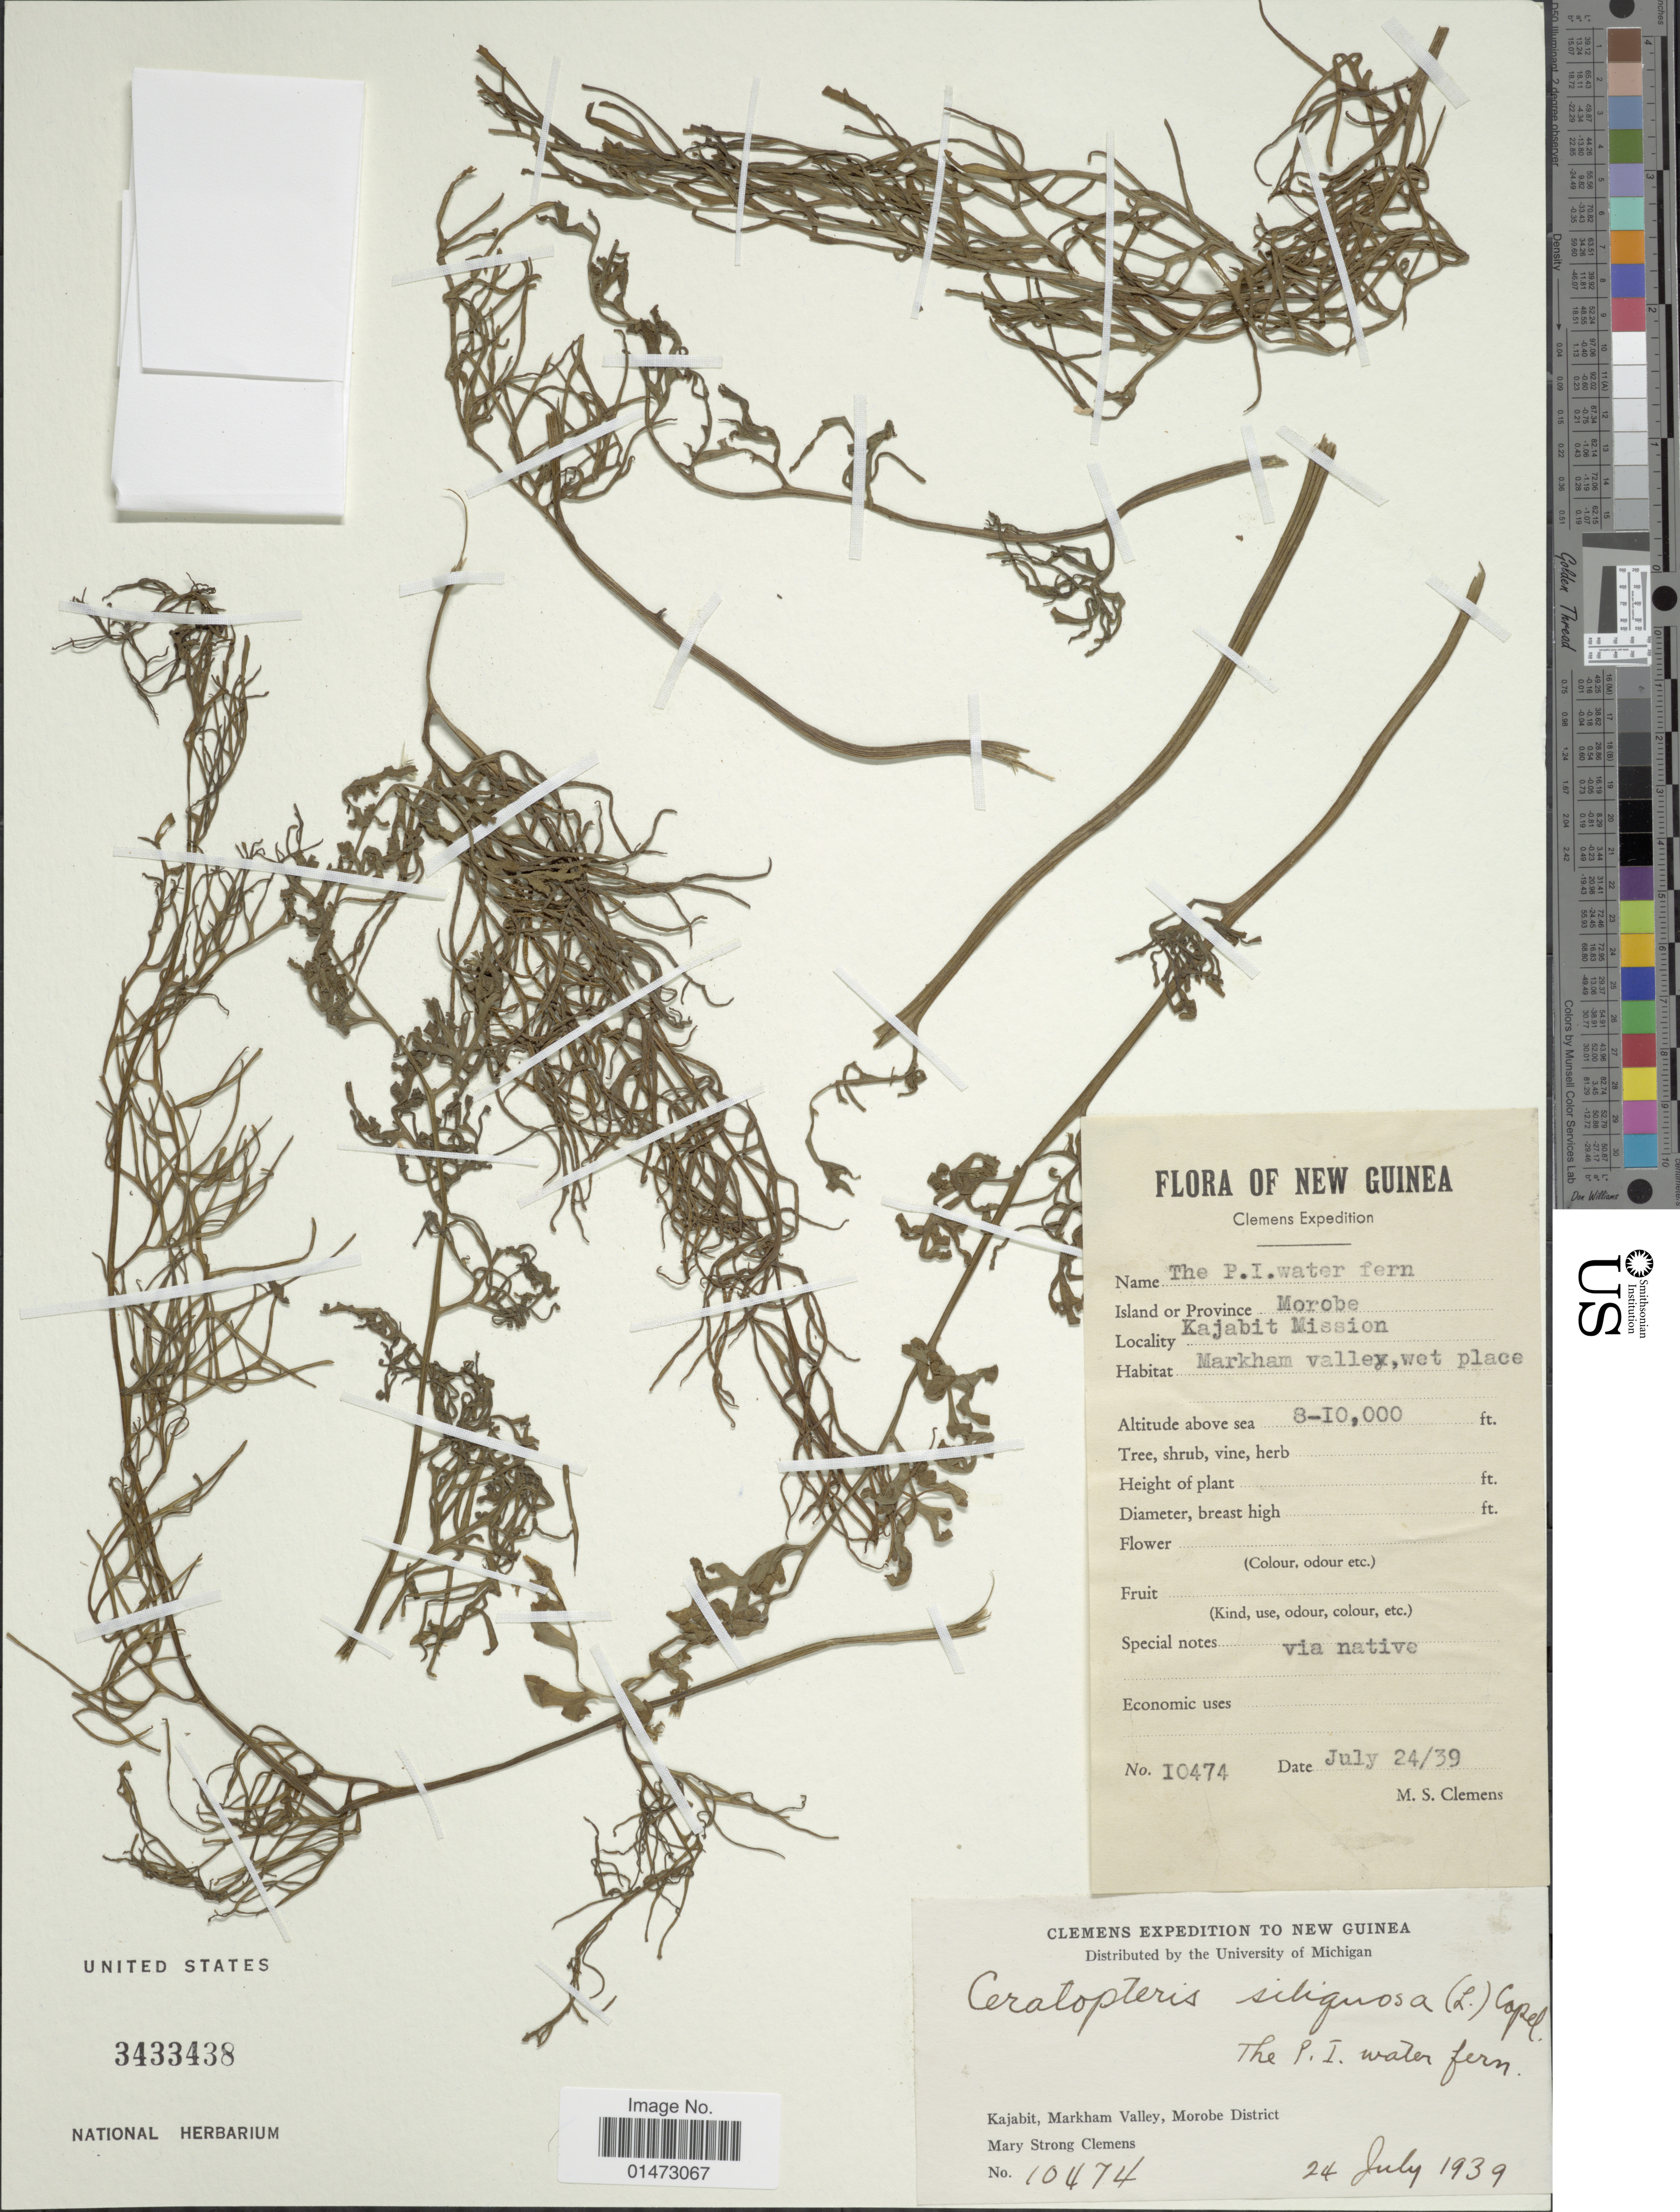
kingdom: Plantae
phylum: Tracheophyta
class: Polypodiopsida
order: Polypodiales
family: Pteridaceae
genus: Ceratopteris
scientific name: Ceratopteris sp.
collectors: M. S. Clemens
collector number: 10474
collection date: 1939-07-24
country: Papua New Guinea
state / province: Morobe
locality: Kajabit, Markham Valley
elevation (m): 2438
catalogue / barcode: US 3433438